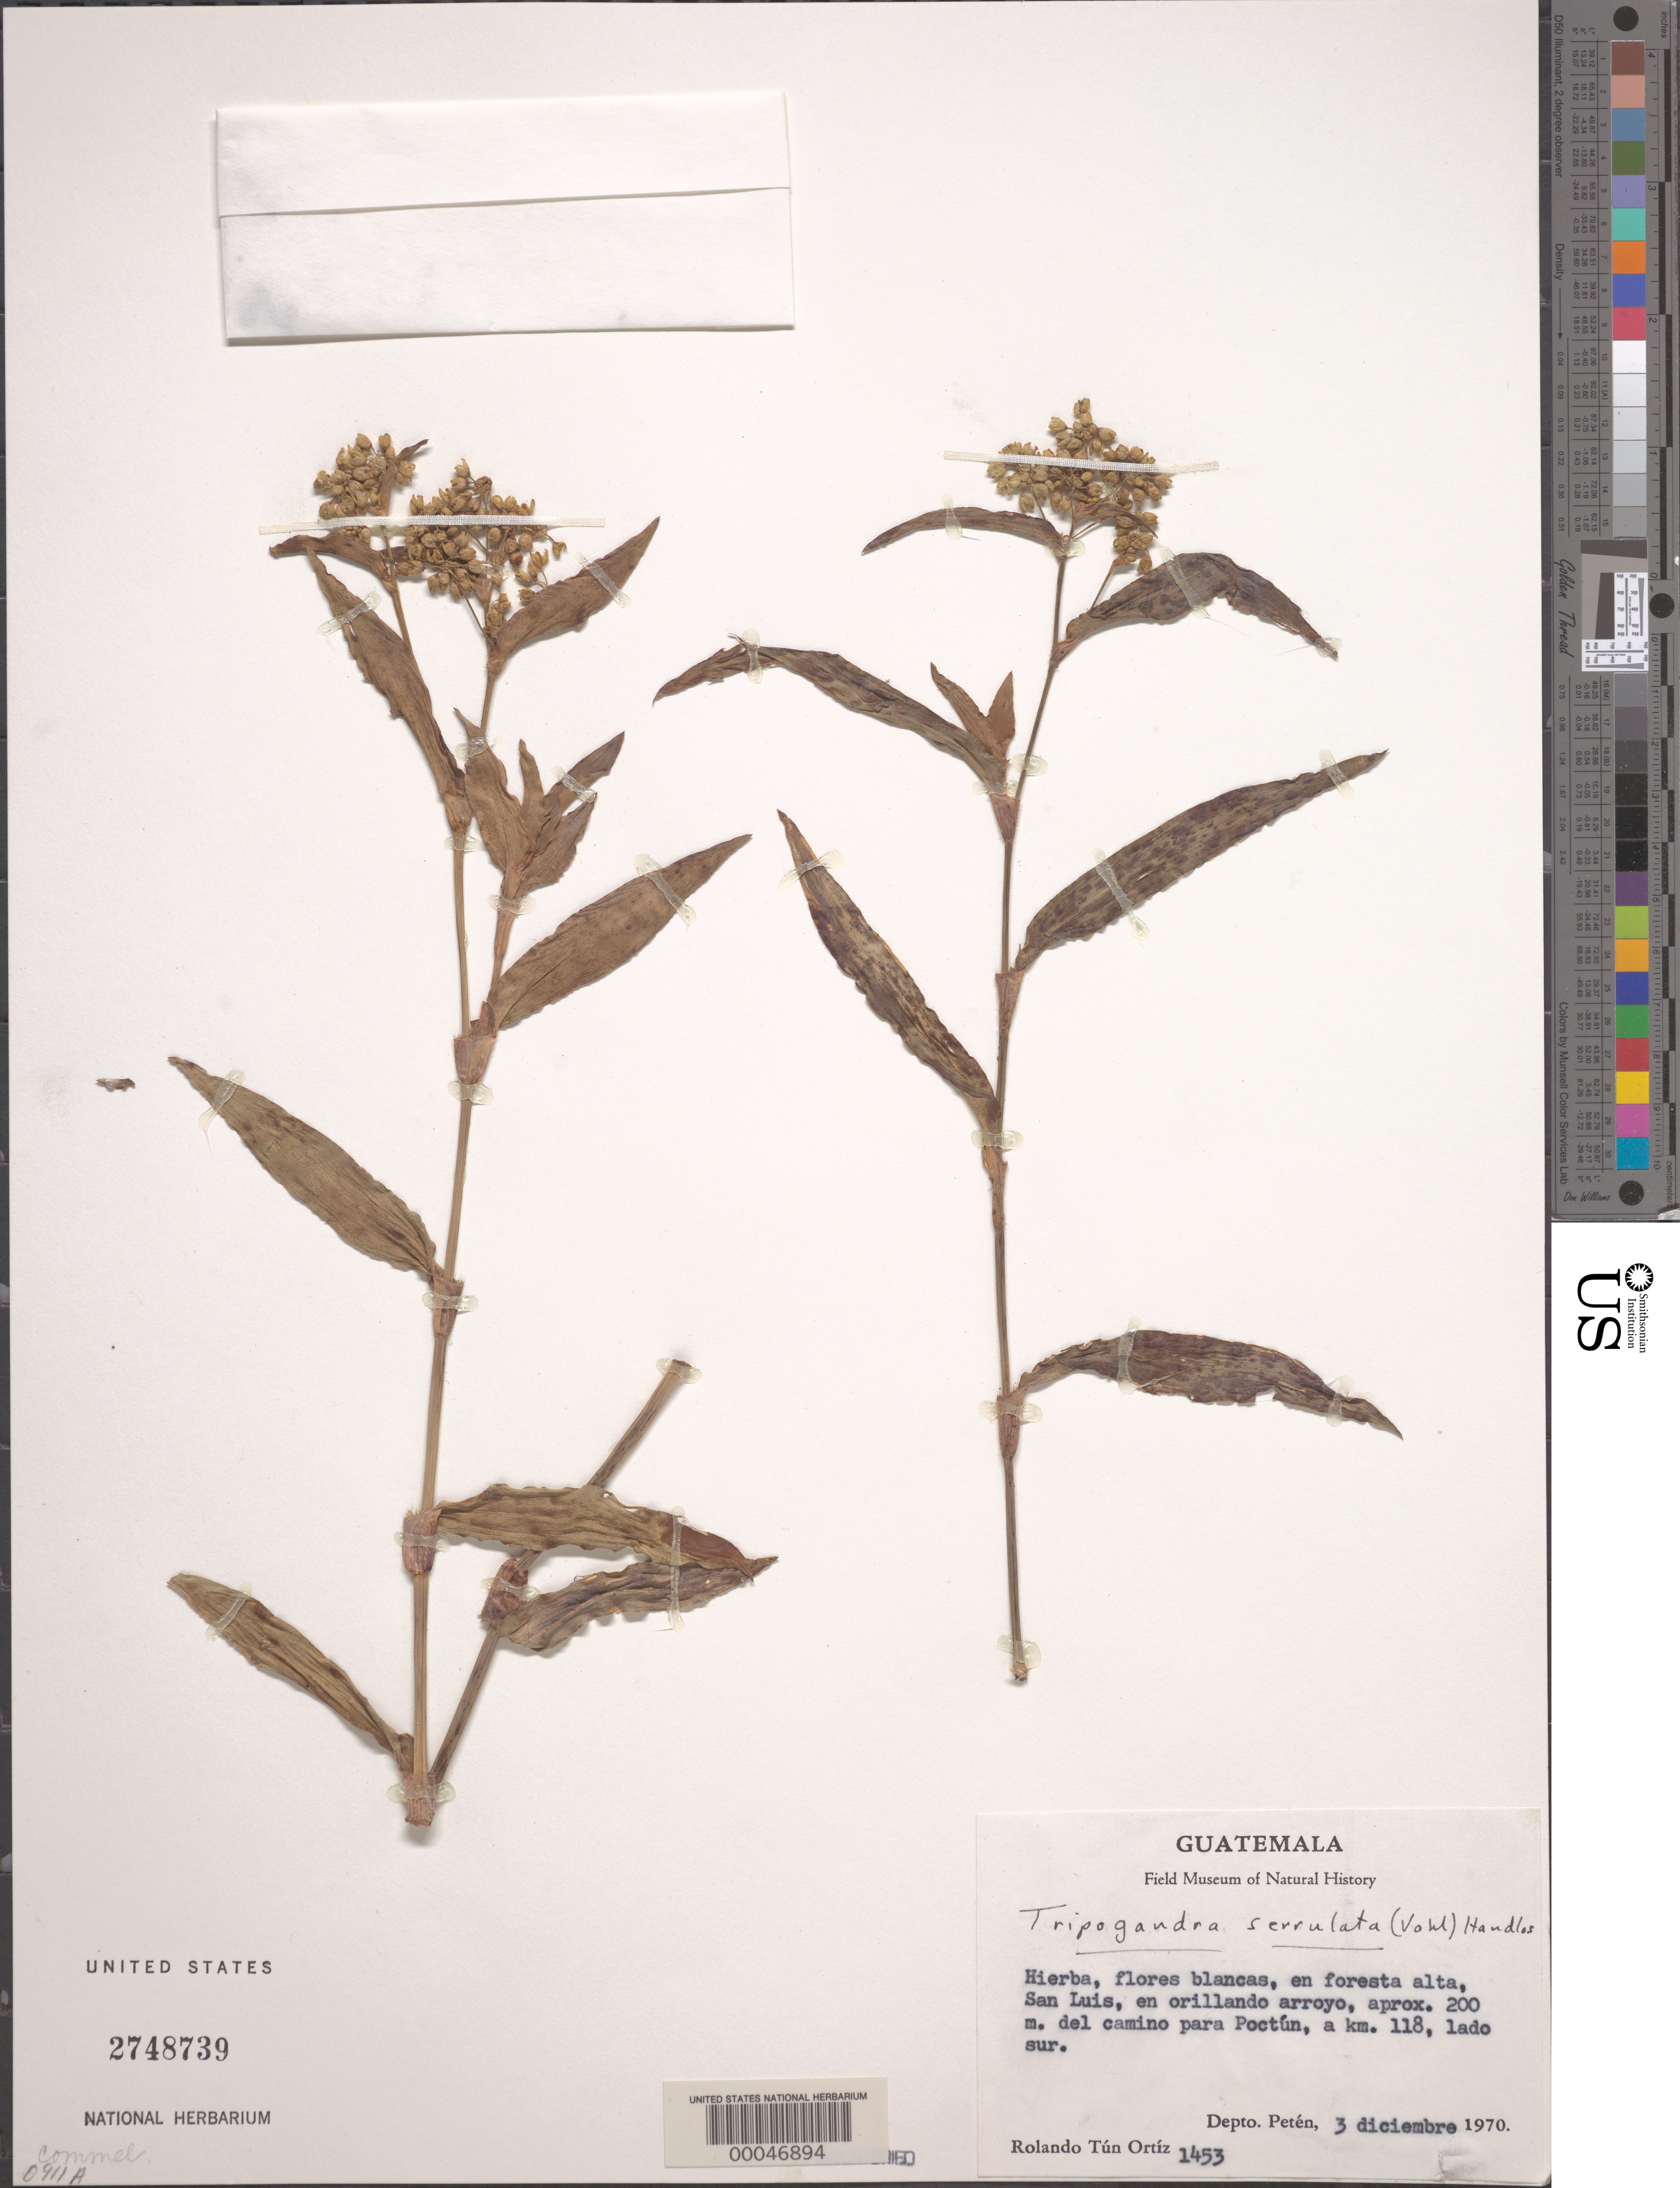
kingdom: Plantae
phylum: Tracheophyta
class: Liliopsida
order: Commelinales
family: Commelinaceae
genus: Tripogandra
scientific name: Tripogandra serrulata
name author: (Vahl) Handlos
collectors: R. Tún Ortiz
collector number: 1453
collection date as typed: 03 Dec 1970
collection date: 1970-12-03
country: Guatemala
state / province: El Petén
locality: San Luis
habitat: Roadside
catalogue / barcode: US 2748739